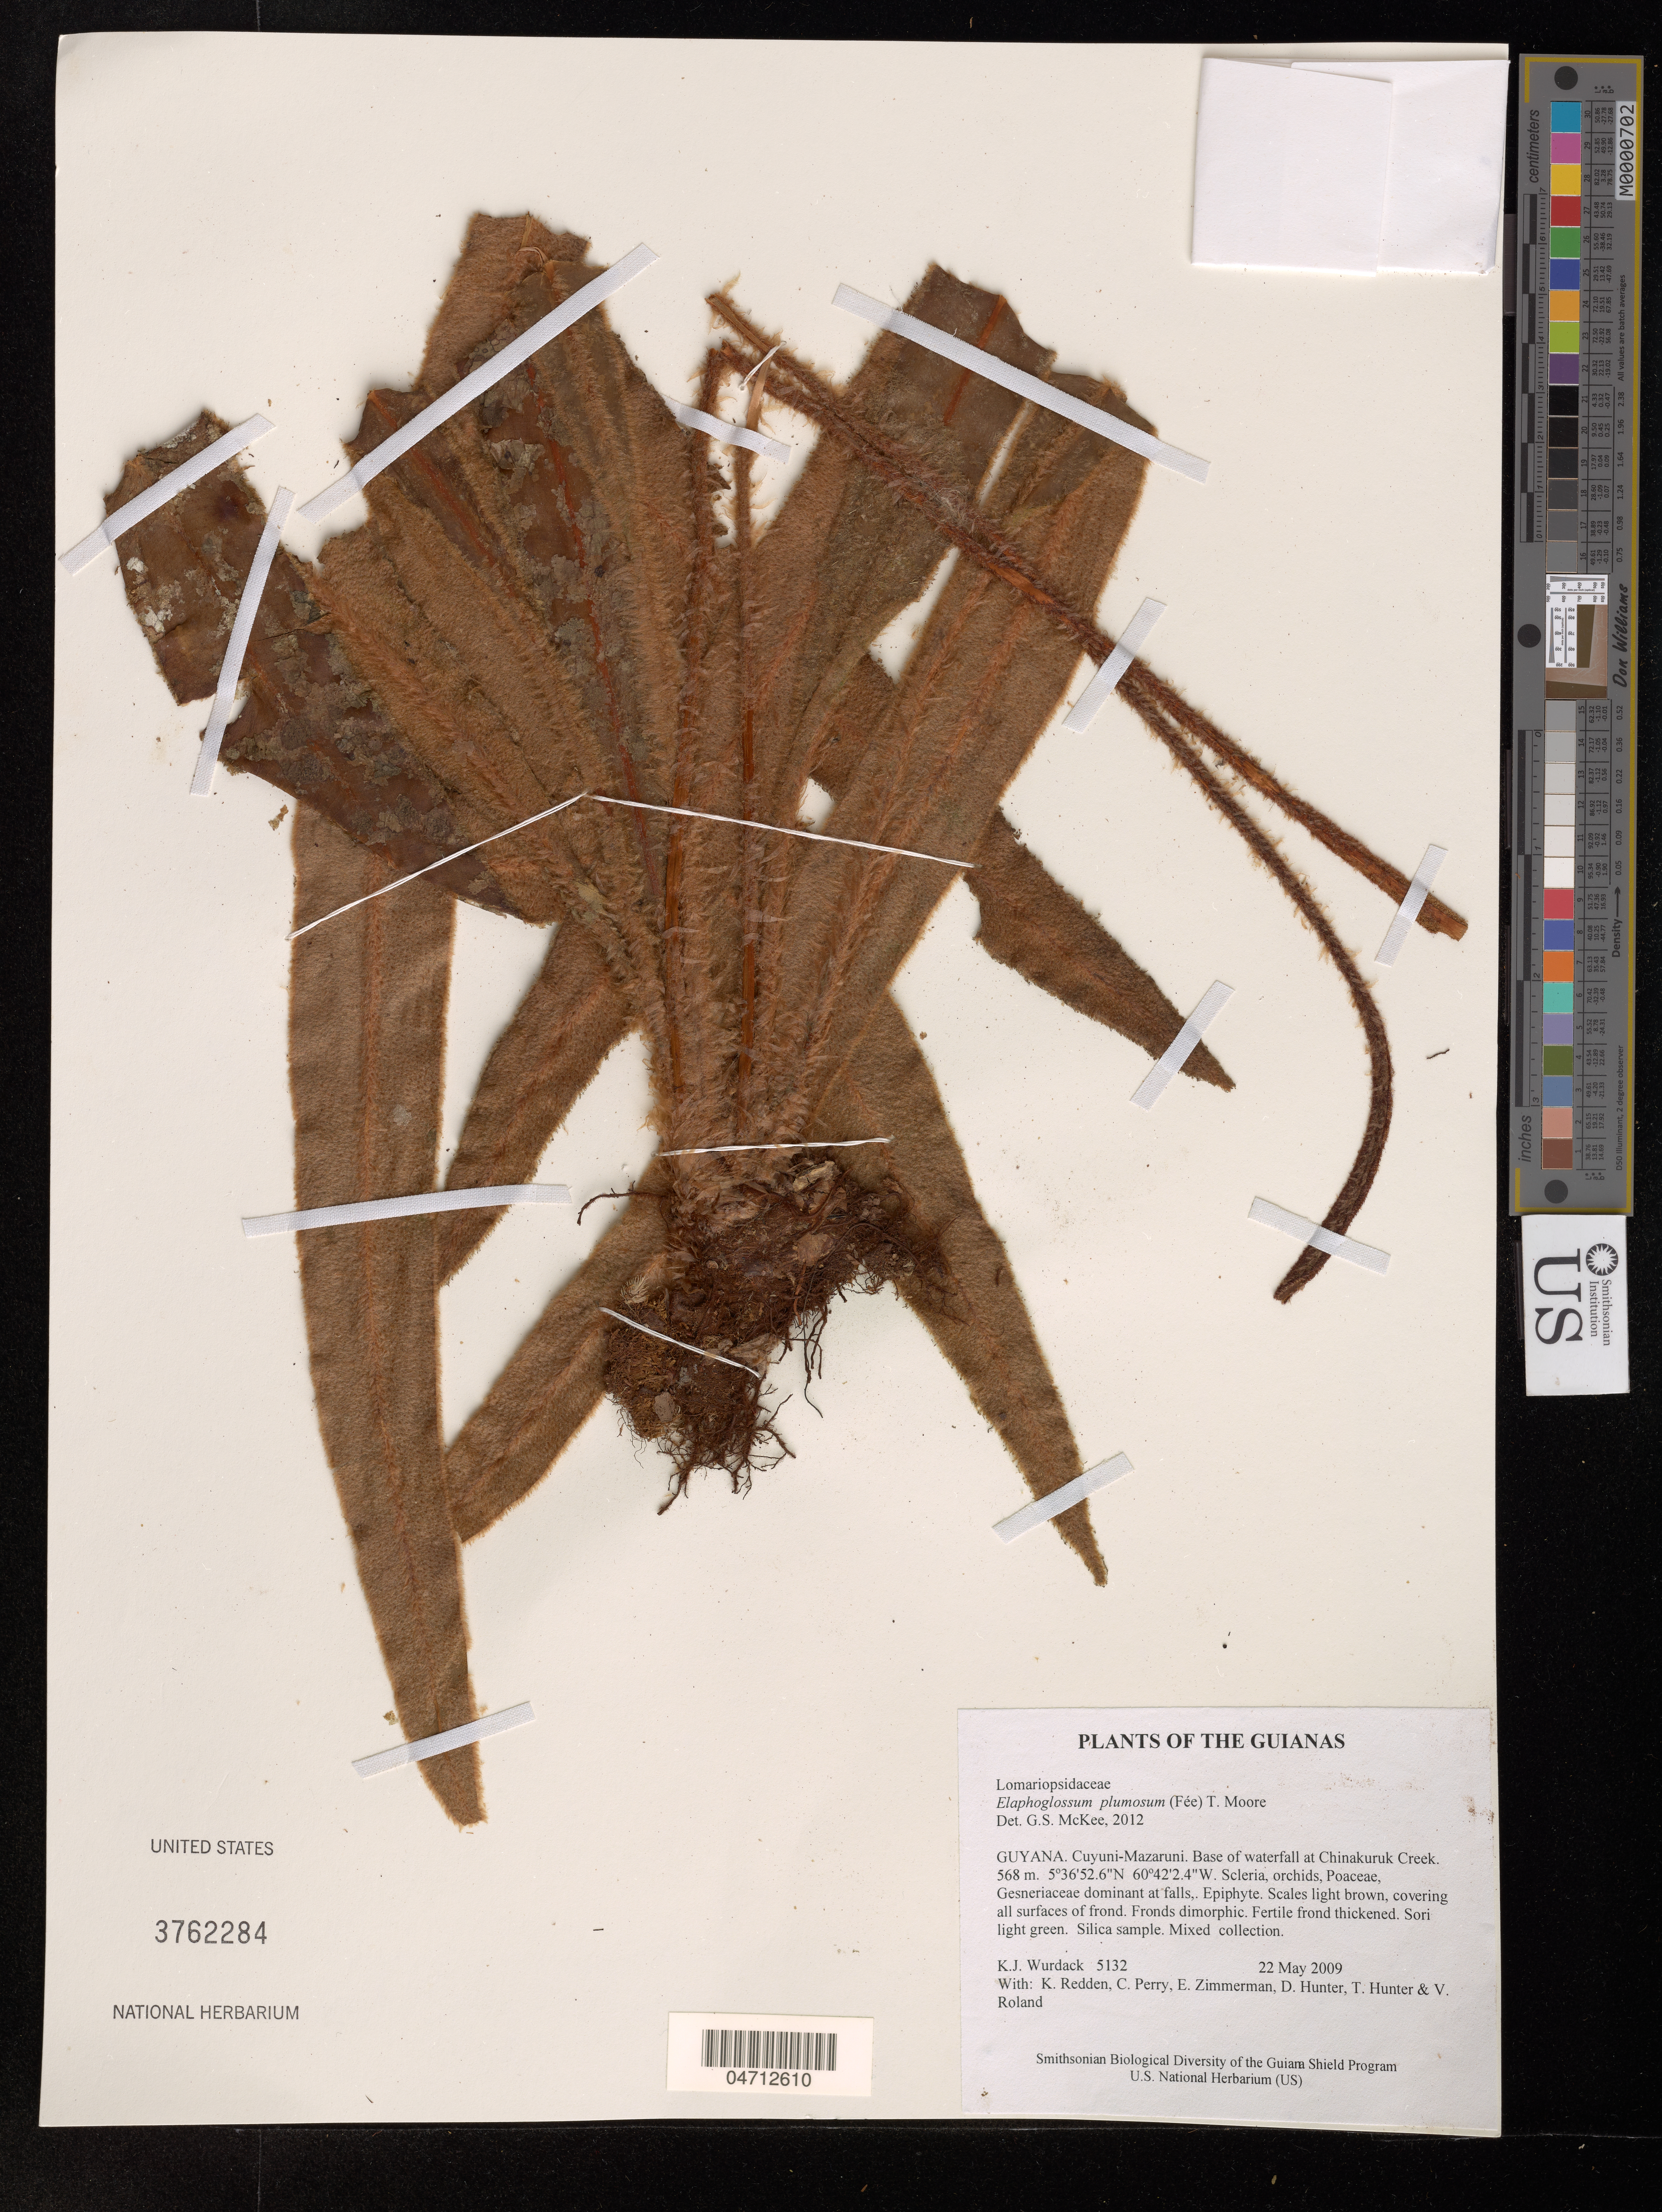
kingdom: Plantae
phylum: Tracheophyta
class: Polypodiopsida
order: Polypodiales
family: Dryopteridaceae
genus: Elaphoglossum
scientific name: Elaphoglossum plumosum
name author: (Fée) T. Moore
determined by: McKee, G. S., (US), NMNH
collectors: K. Wurdack, K. M. Redden, C. Perry, E. Zimmerman, D. Hunter, T. Hunter & V. Roland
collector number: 5132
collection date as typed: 22 May 2009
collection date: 2009-05-22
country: Guyana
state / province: Cuyuni-Mazaruni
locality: Base of waterfall at Chinakuruk Creek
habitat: Scleria, orchids, Poaceae, Gesneriaceae dominant at falls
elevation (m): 568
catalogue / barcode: US 3762284